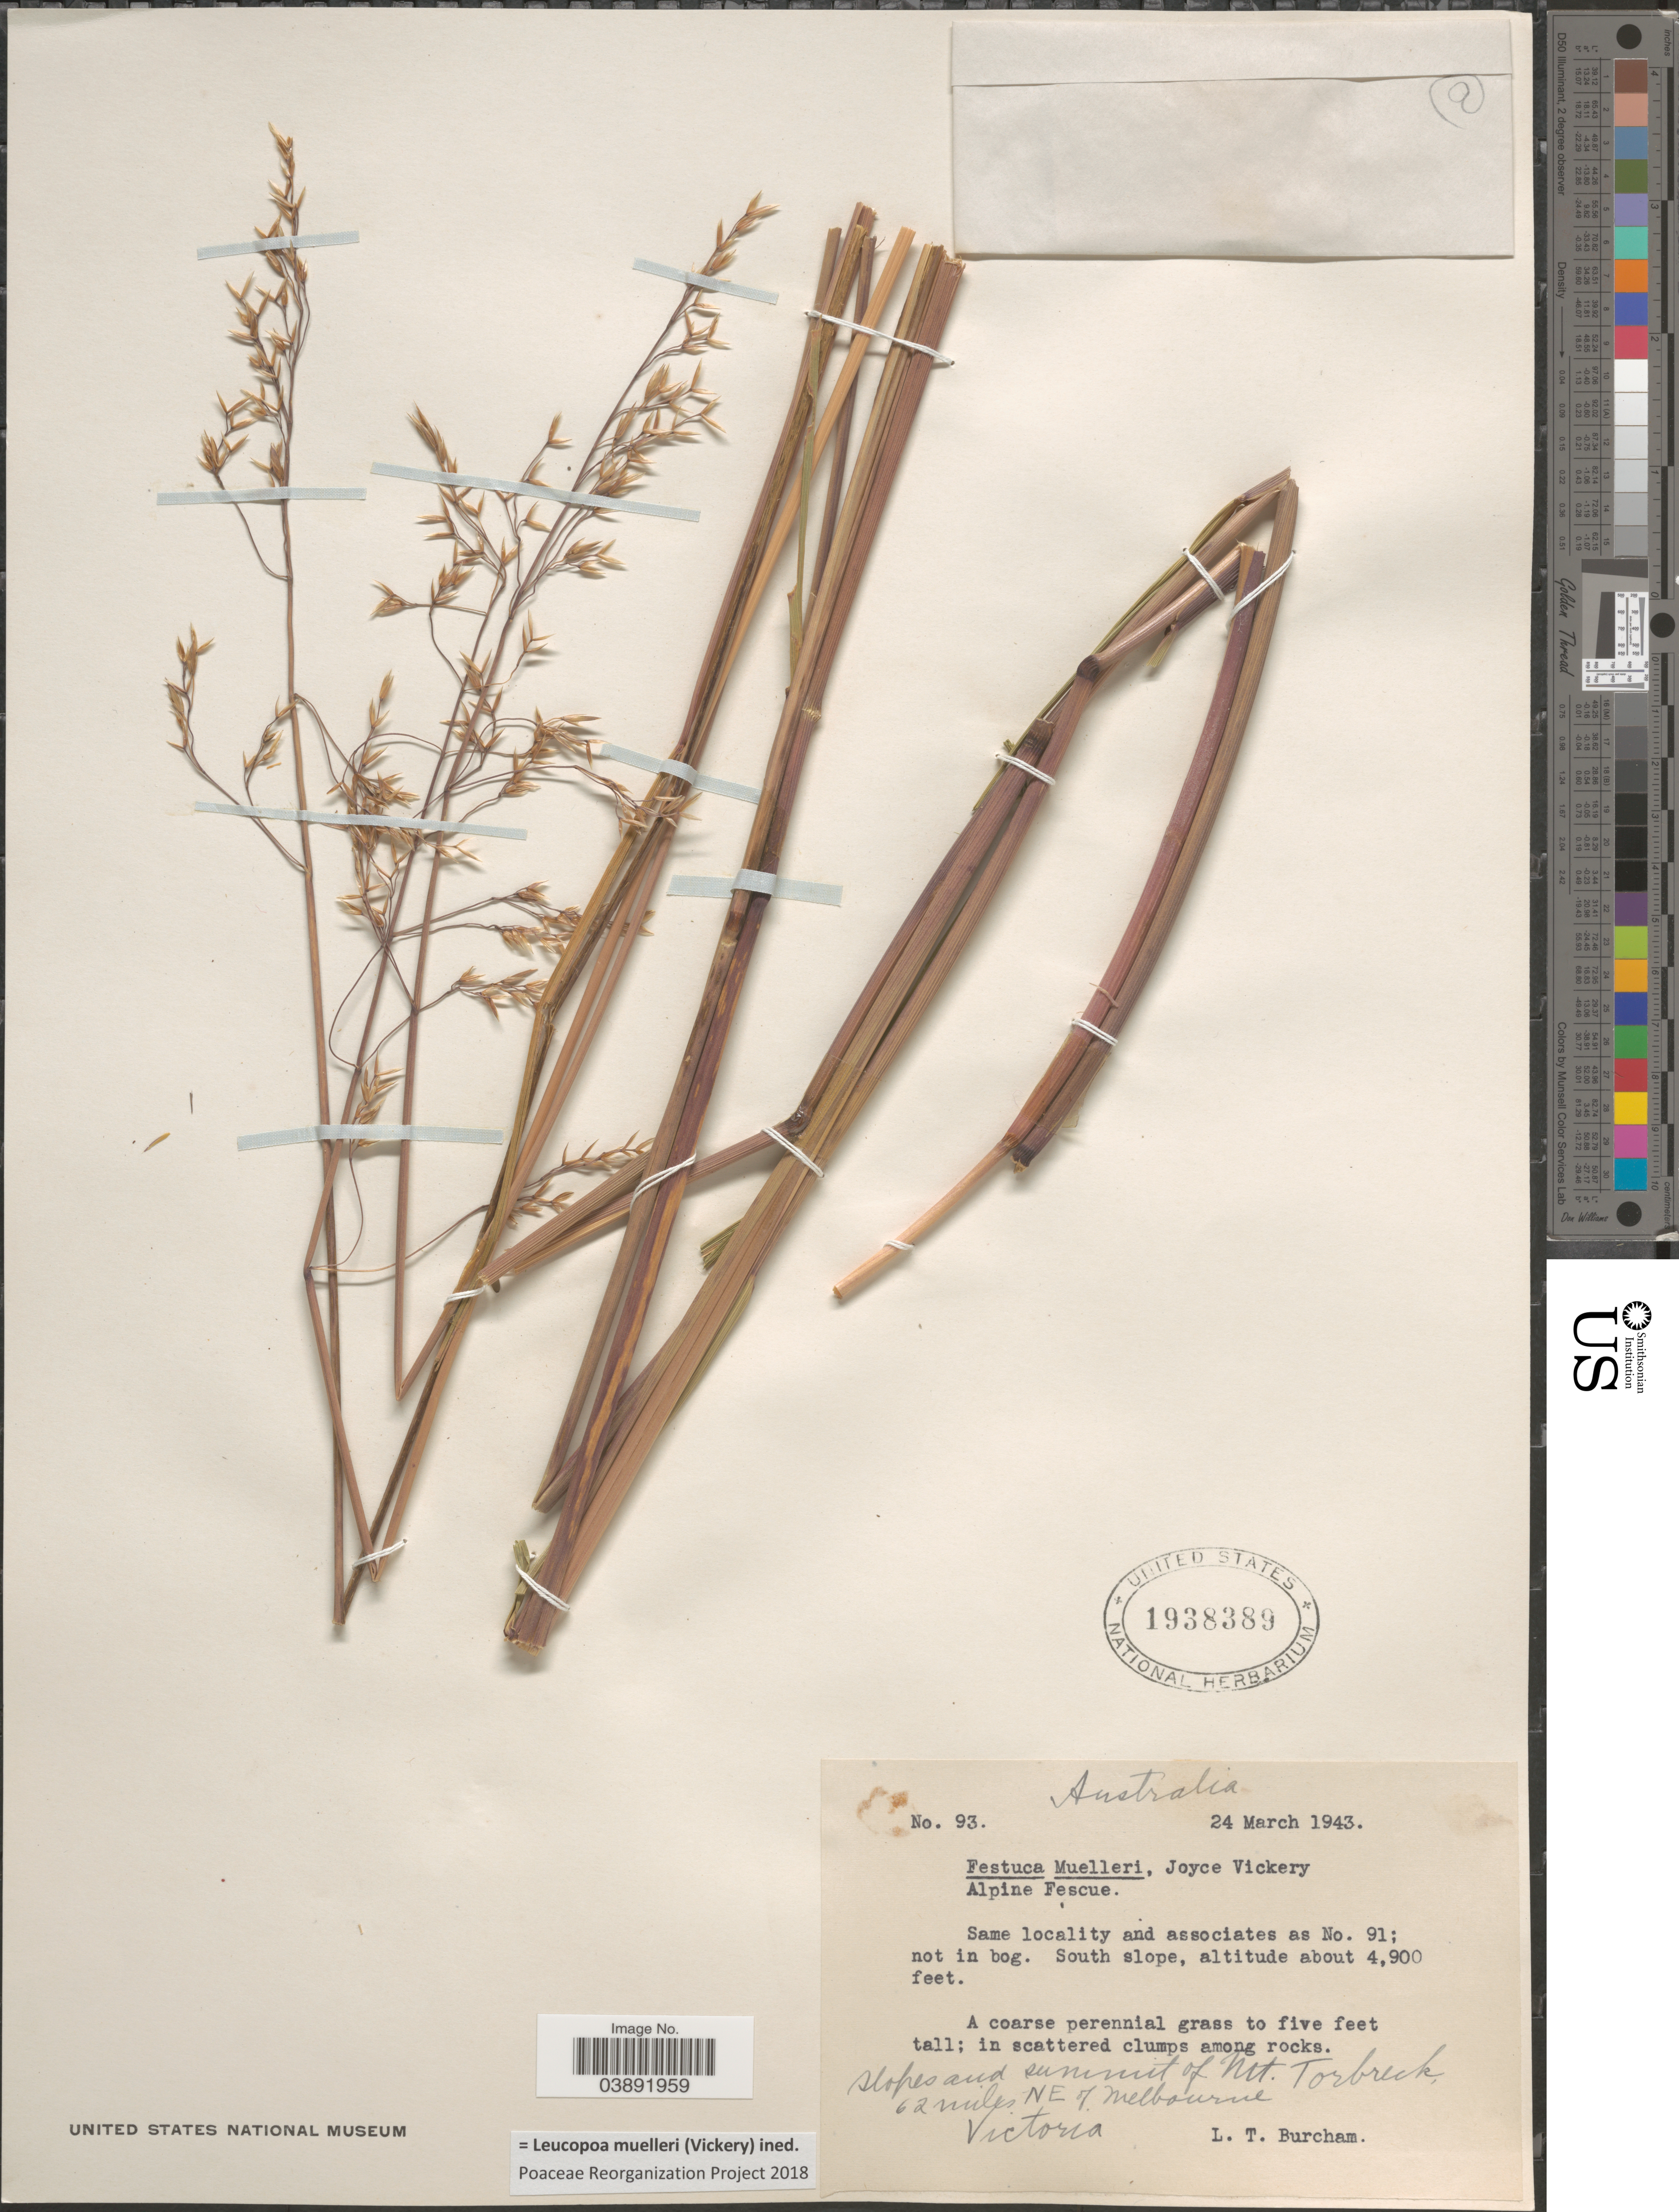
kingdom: Plantae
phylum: Tracheophyta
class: Liliopsida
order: Poales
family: Poaceae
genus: Leucopoa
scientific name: Leucopoa muelleri ined.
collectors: L. Burcham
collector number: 93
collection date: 1943-03-24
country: Australia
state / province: Victoria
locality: Slopes and summit of Mt. Torbreck, 62 miles N.E. of Melbourne Victoria. South slope.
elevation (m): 1494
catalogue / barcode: US 1938389